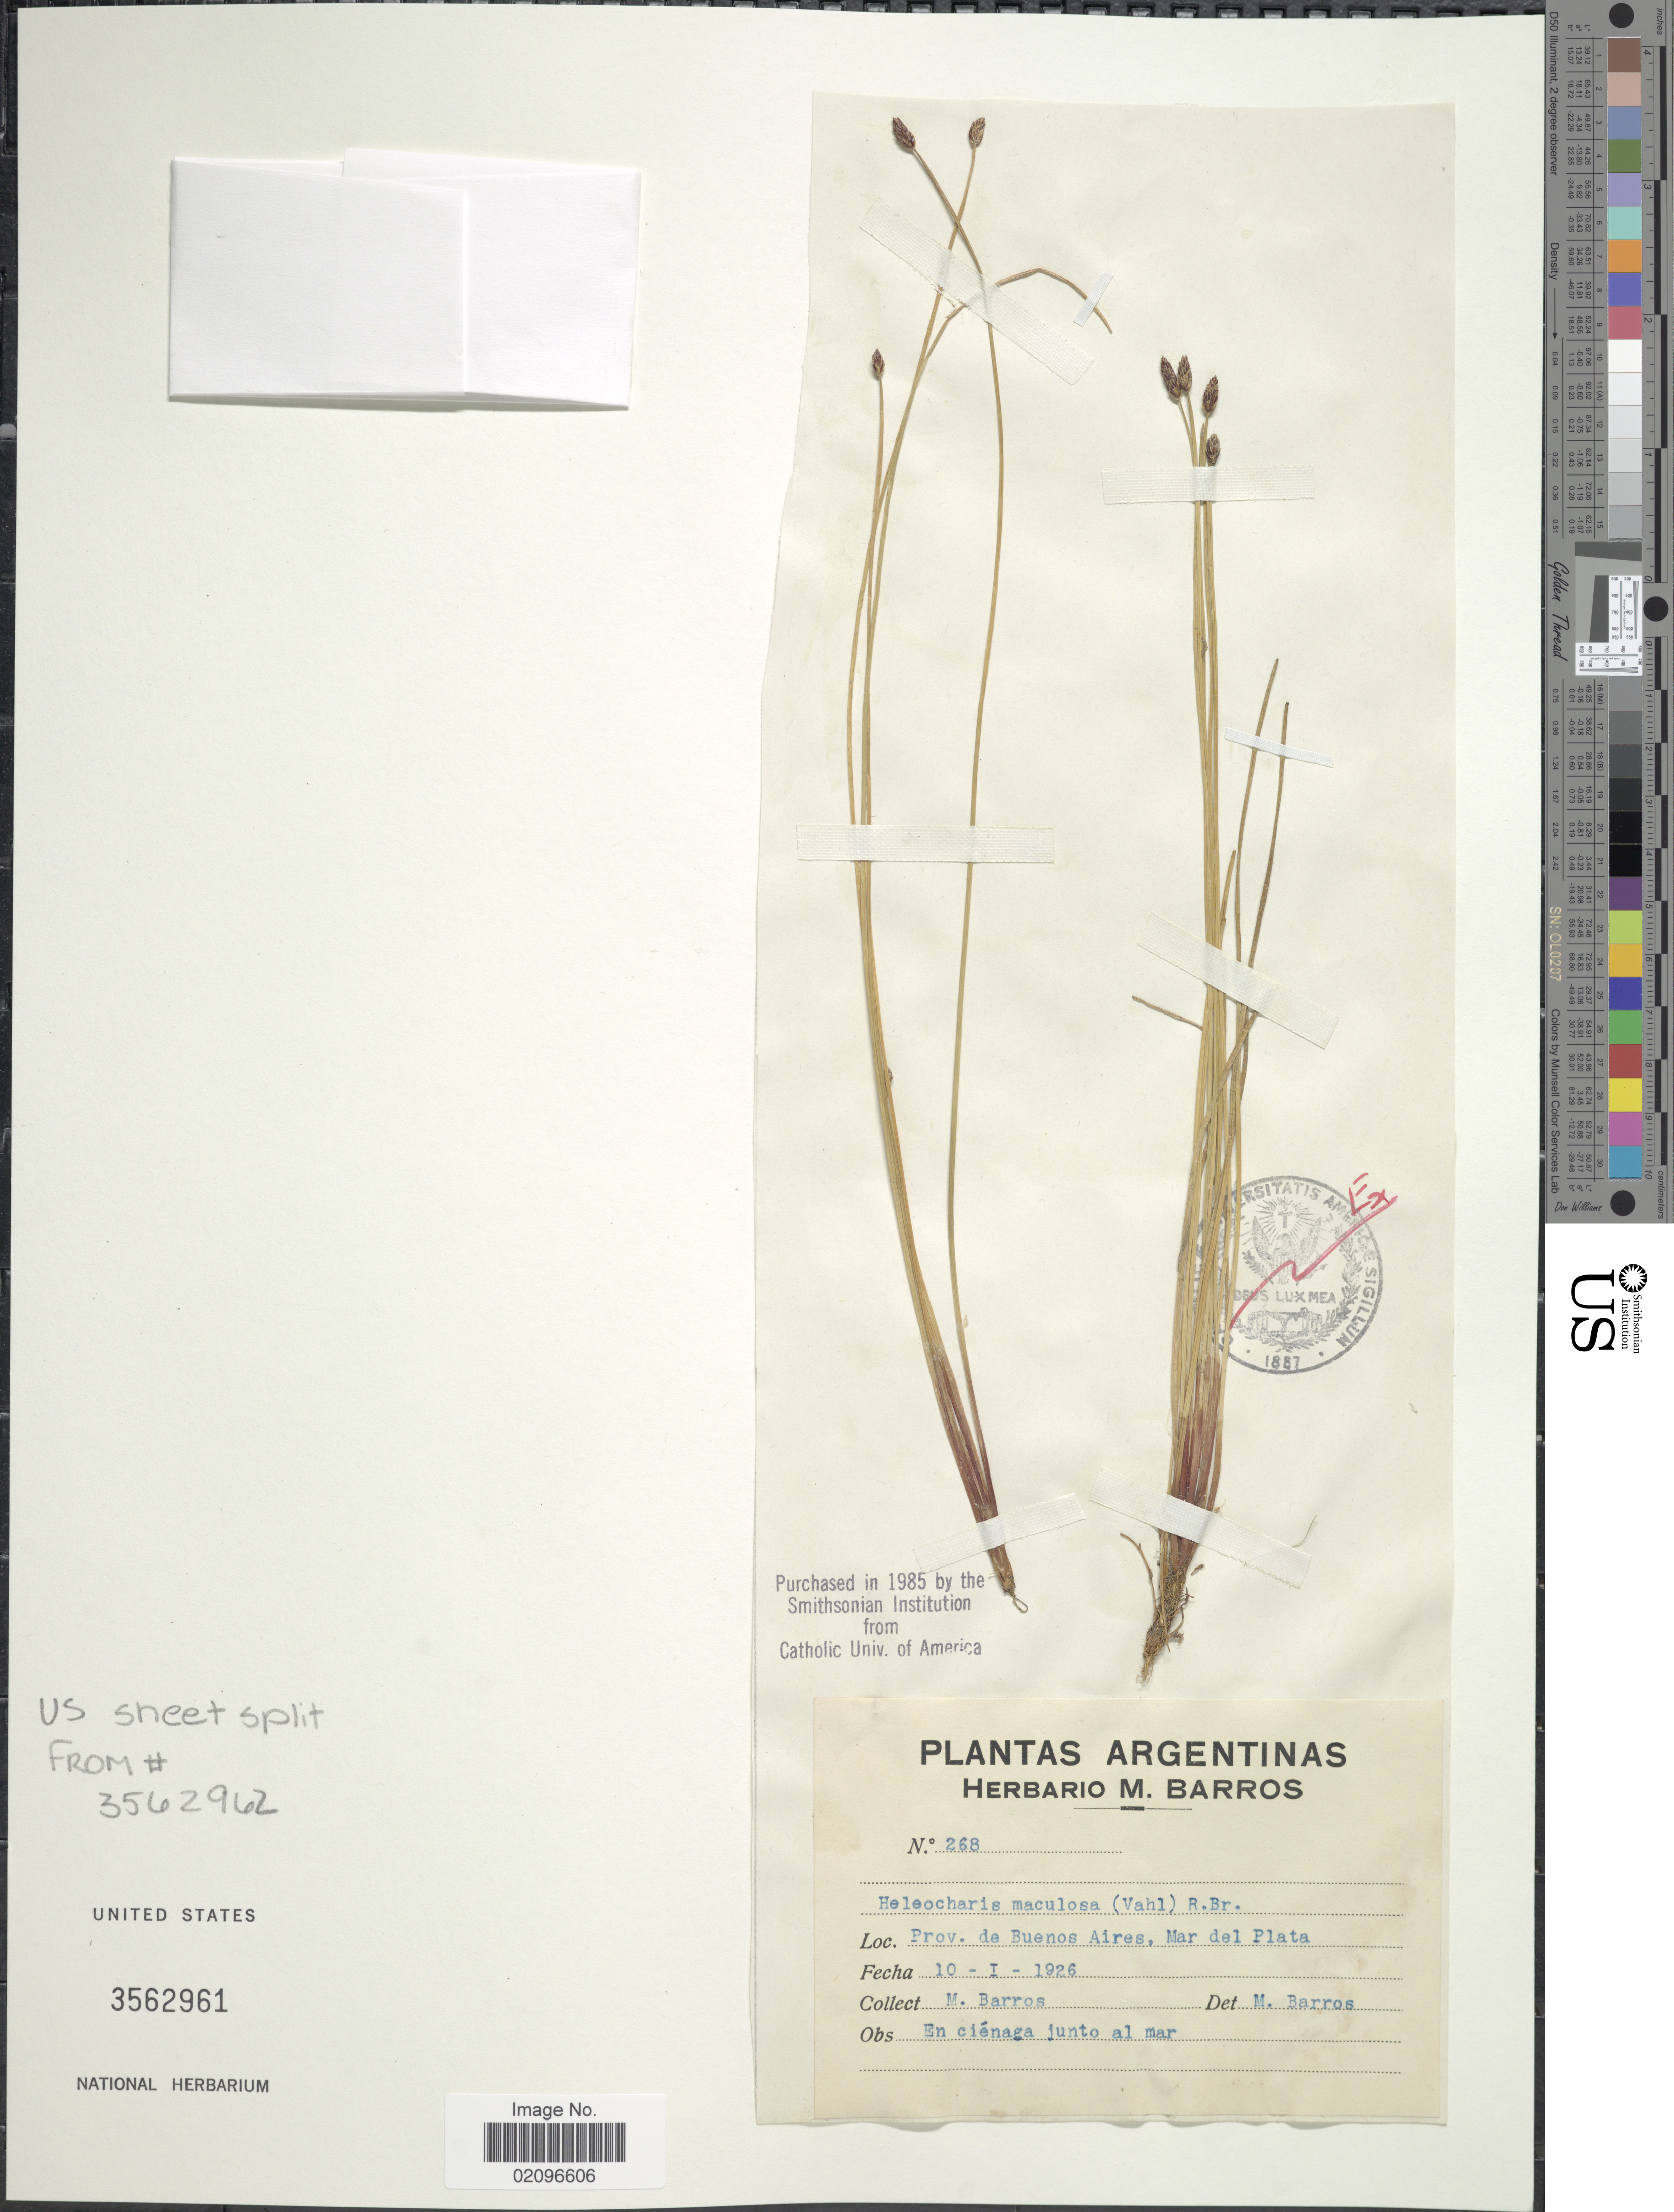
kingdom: Plantae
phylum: Tracheophyta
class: Liliopsida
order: Poales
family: Cyperaceae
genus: Eleocharis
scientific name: Eleocharis maculosa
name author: (Vahl) Roem. & Schult.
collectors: M. Barros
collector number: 268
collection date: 1926-01-10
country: Argentina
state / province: Buenos Aires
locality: Prov. de Buenos Aires, Mar del Plata.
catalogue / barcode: US 3562961